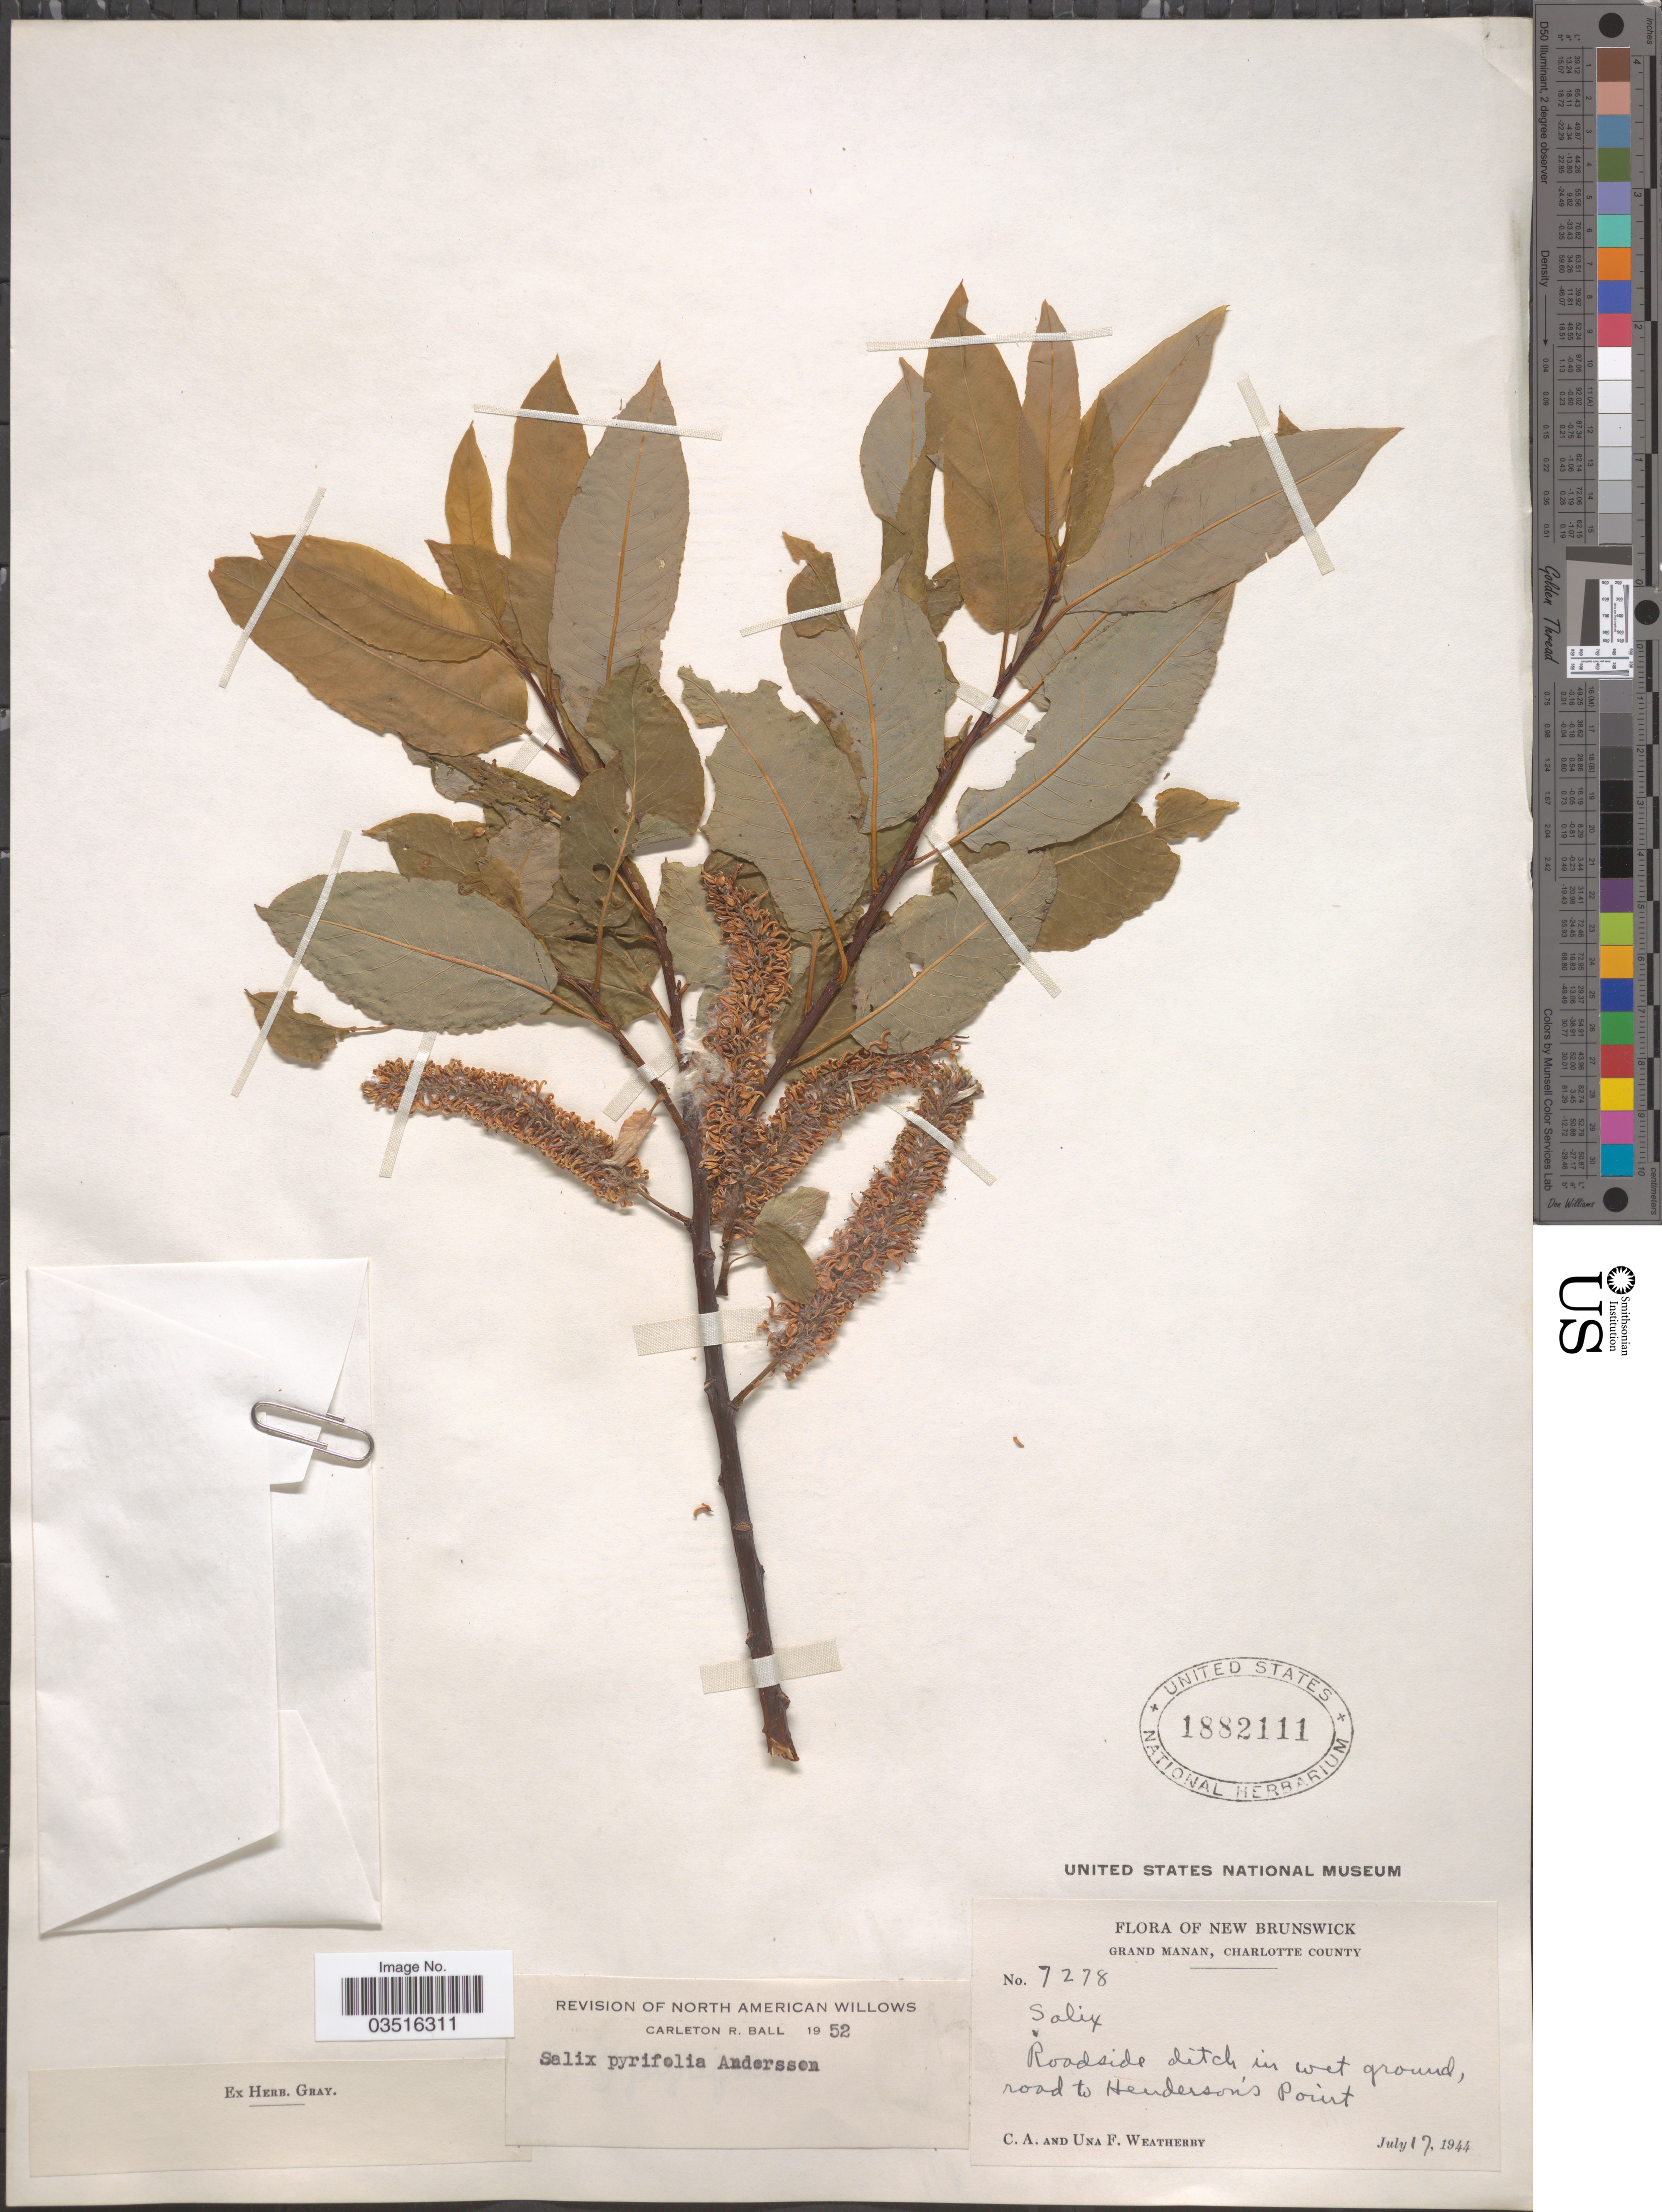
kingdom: Plantae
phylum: Tracheophyta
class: Magnoliopsida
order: Malpighiales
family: Salicaceae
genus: Salix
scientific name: Salix pyrifolia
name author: Ledeb.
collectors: C. A. Weatherby & U. Weatherby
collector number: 7278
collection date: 1944-07-17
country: Canada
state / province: New Brunswick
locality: Grand Manan, Charlotte County. Road to Henderson's Point.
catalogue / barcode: US 1882111